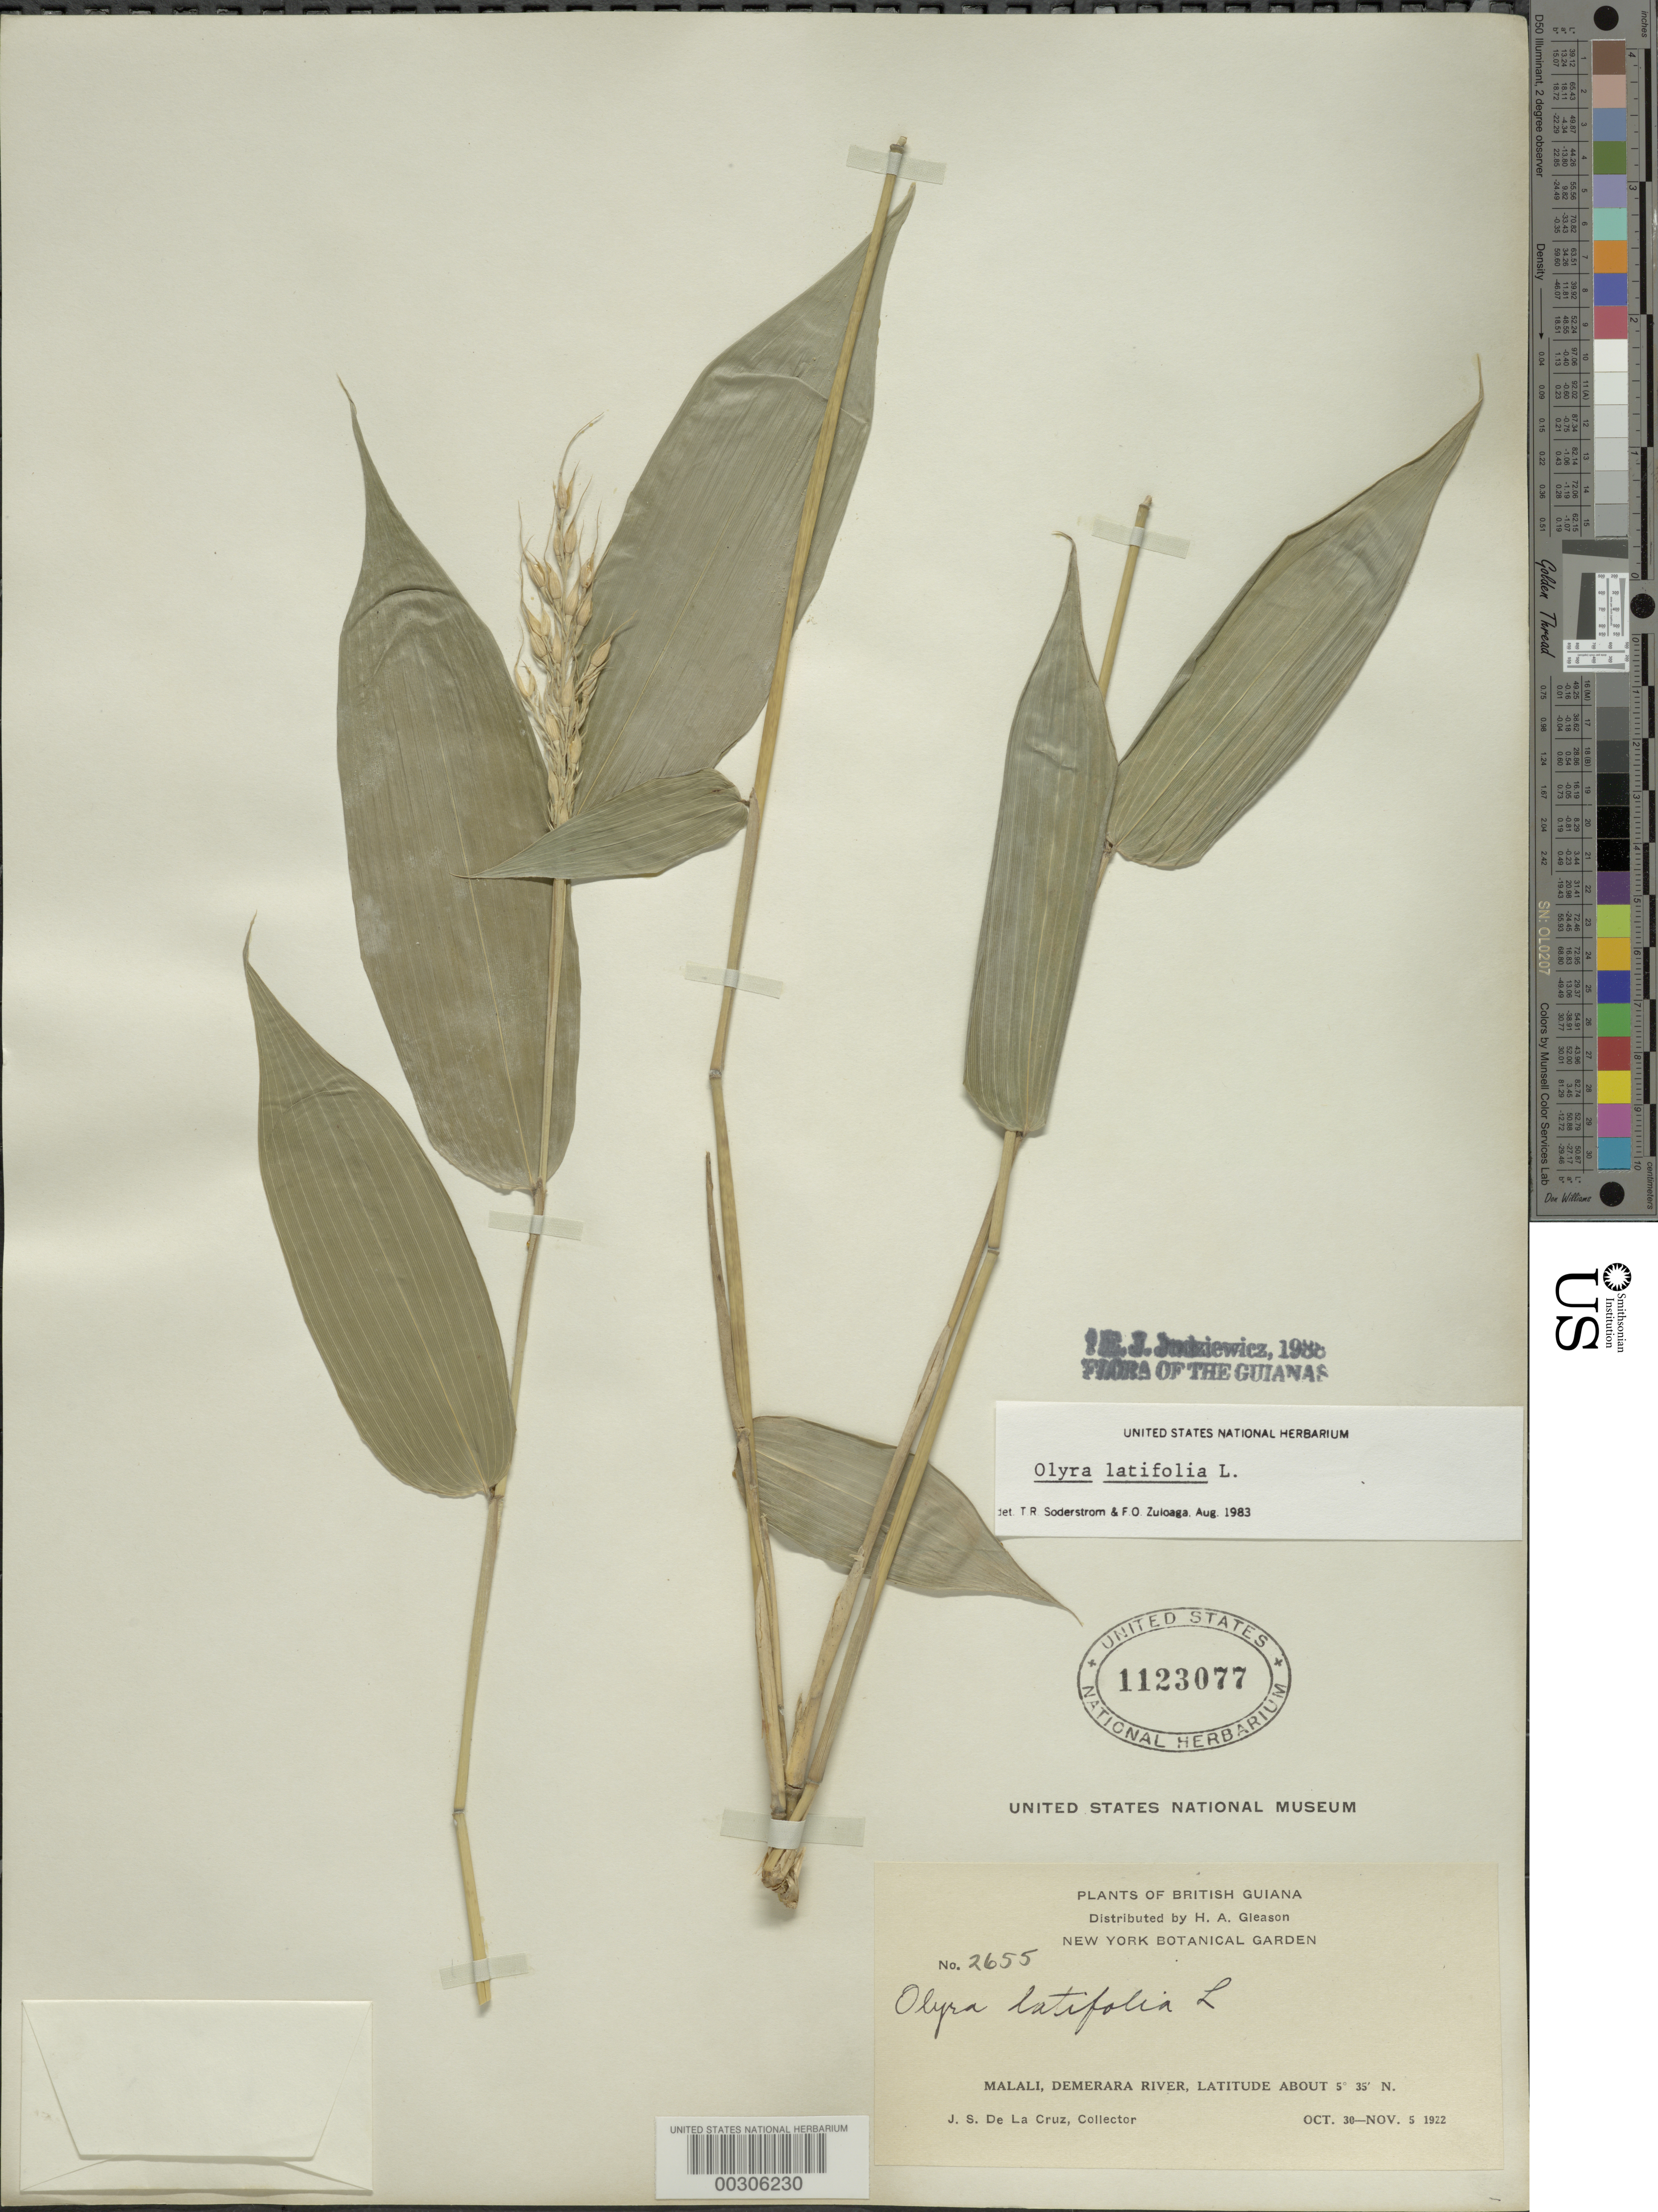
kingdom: Plantae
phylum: Tracheophyta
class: Liliopsida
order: Poales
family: Poaceae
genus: Olyra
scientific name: Olyra latifolia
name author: L.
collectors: J. S. de la Cruz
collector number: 2655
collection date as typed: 30 Oct 1922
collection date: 1922-10-30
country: Guyana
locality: Malali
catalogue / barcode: US 1123077